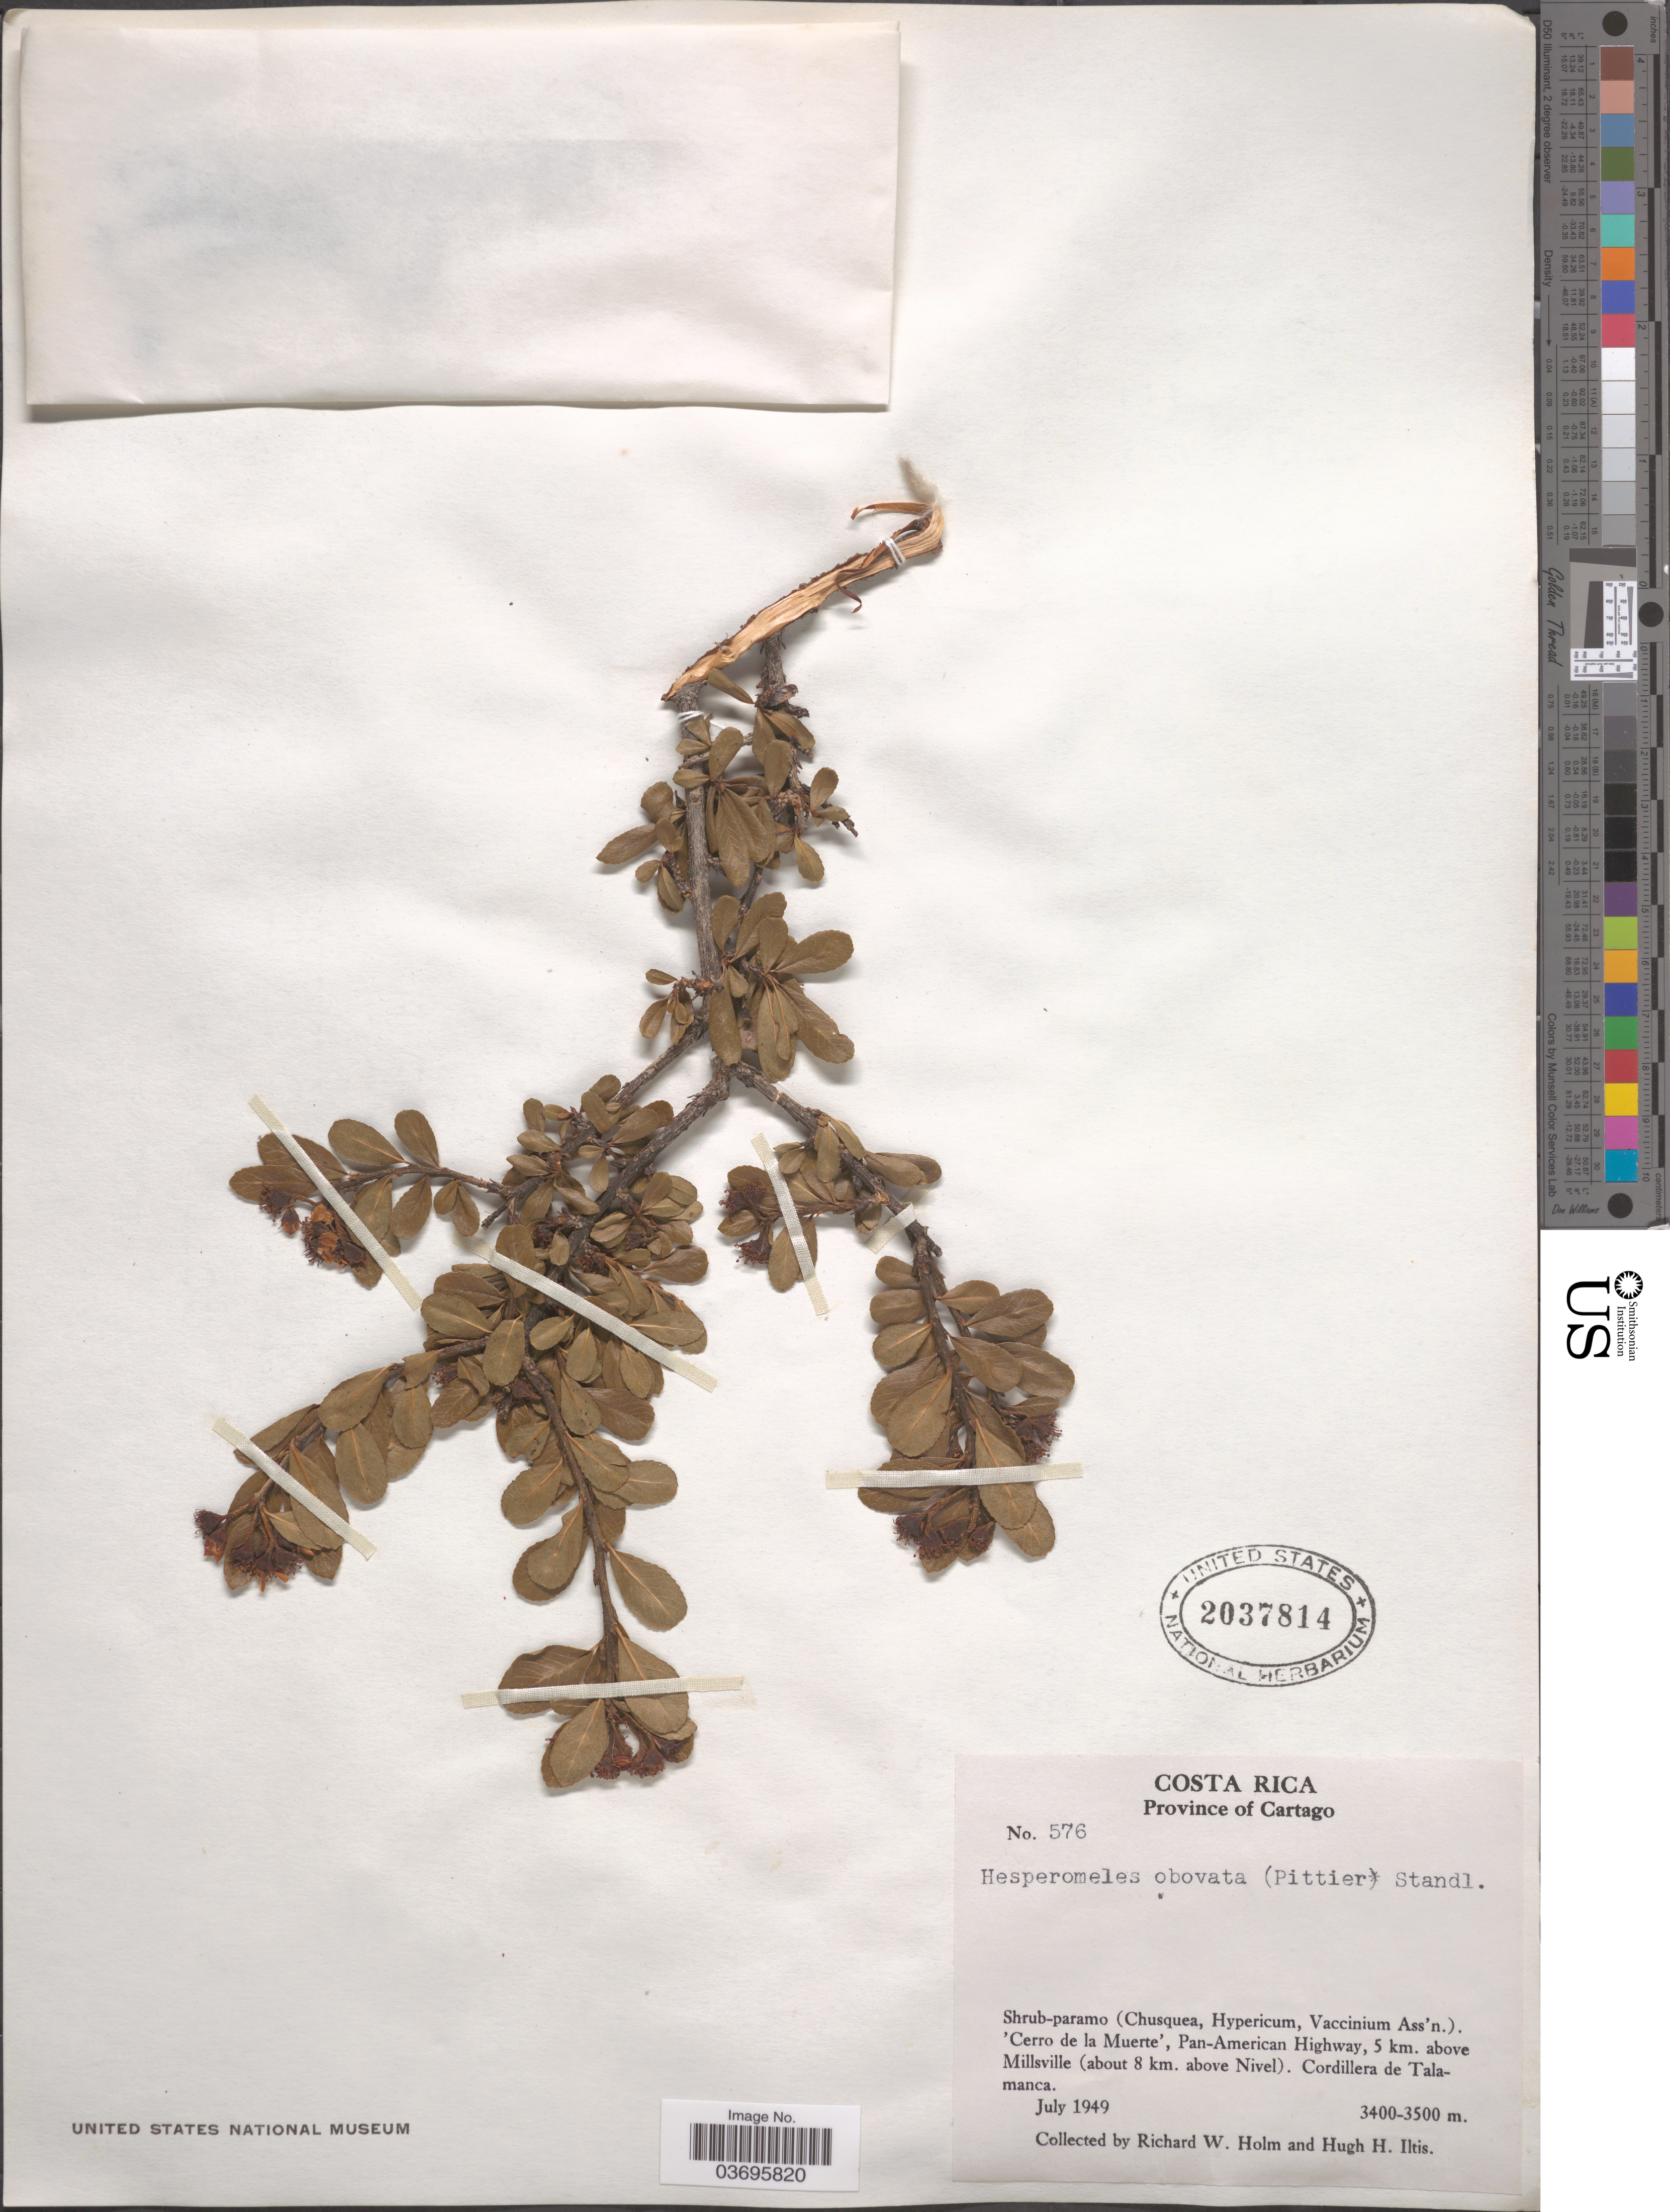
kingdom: Plantae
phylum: Tracheophyta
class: Magnoliopsida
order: Rosales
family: Rosaceae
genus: Hesperomeles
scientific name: Hesperomeles heterophylla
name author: (Ruiz & Pav.) Hook.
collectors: R. W. Holm & H. H. Iltis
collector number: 576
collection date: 1949-07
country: Costa Rica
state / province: Cartago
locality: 'Cerro de la Muerte', Pan-American Highway, 5 km. above Millsville (about 8 km. above Nivel). Cordillera de Talamanca.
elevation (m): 3400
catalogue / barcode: US 2037814